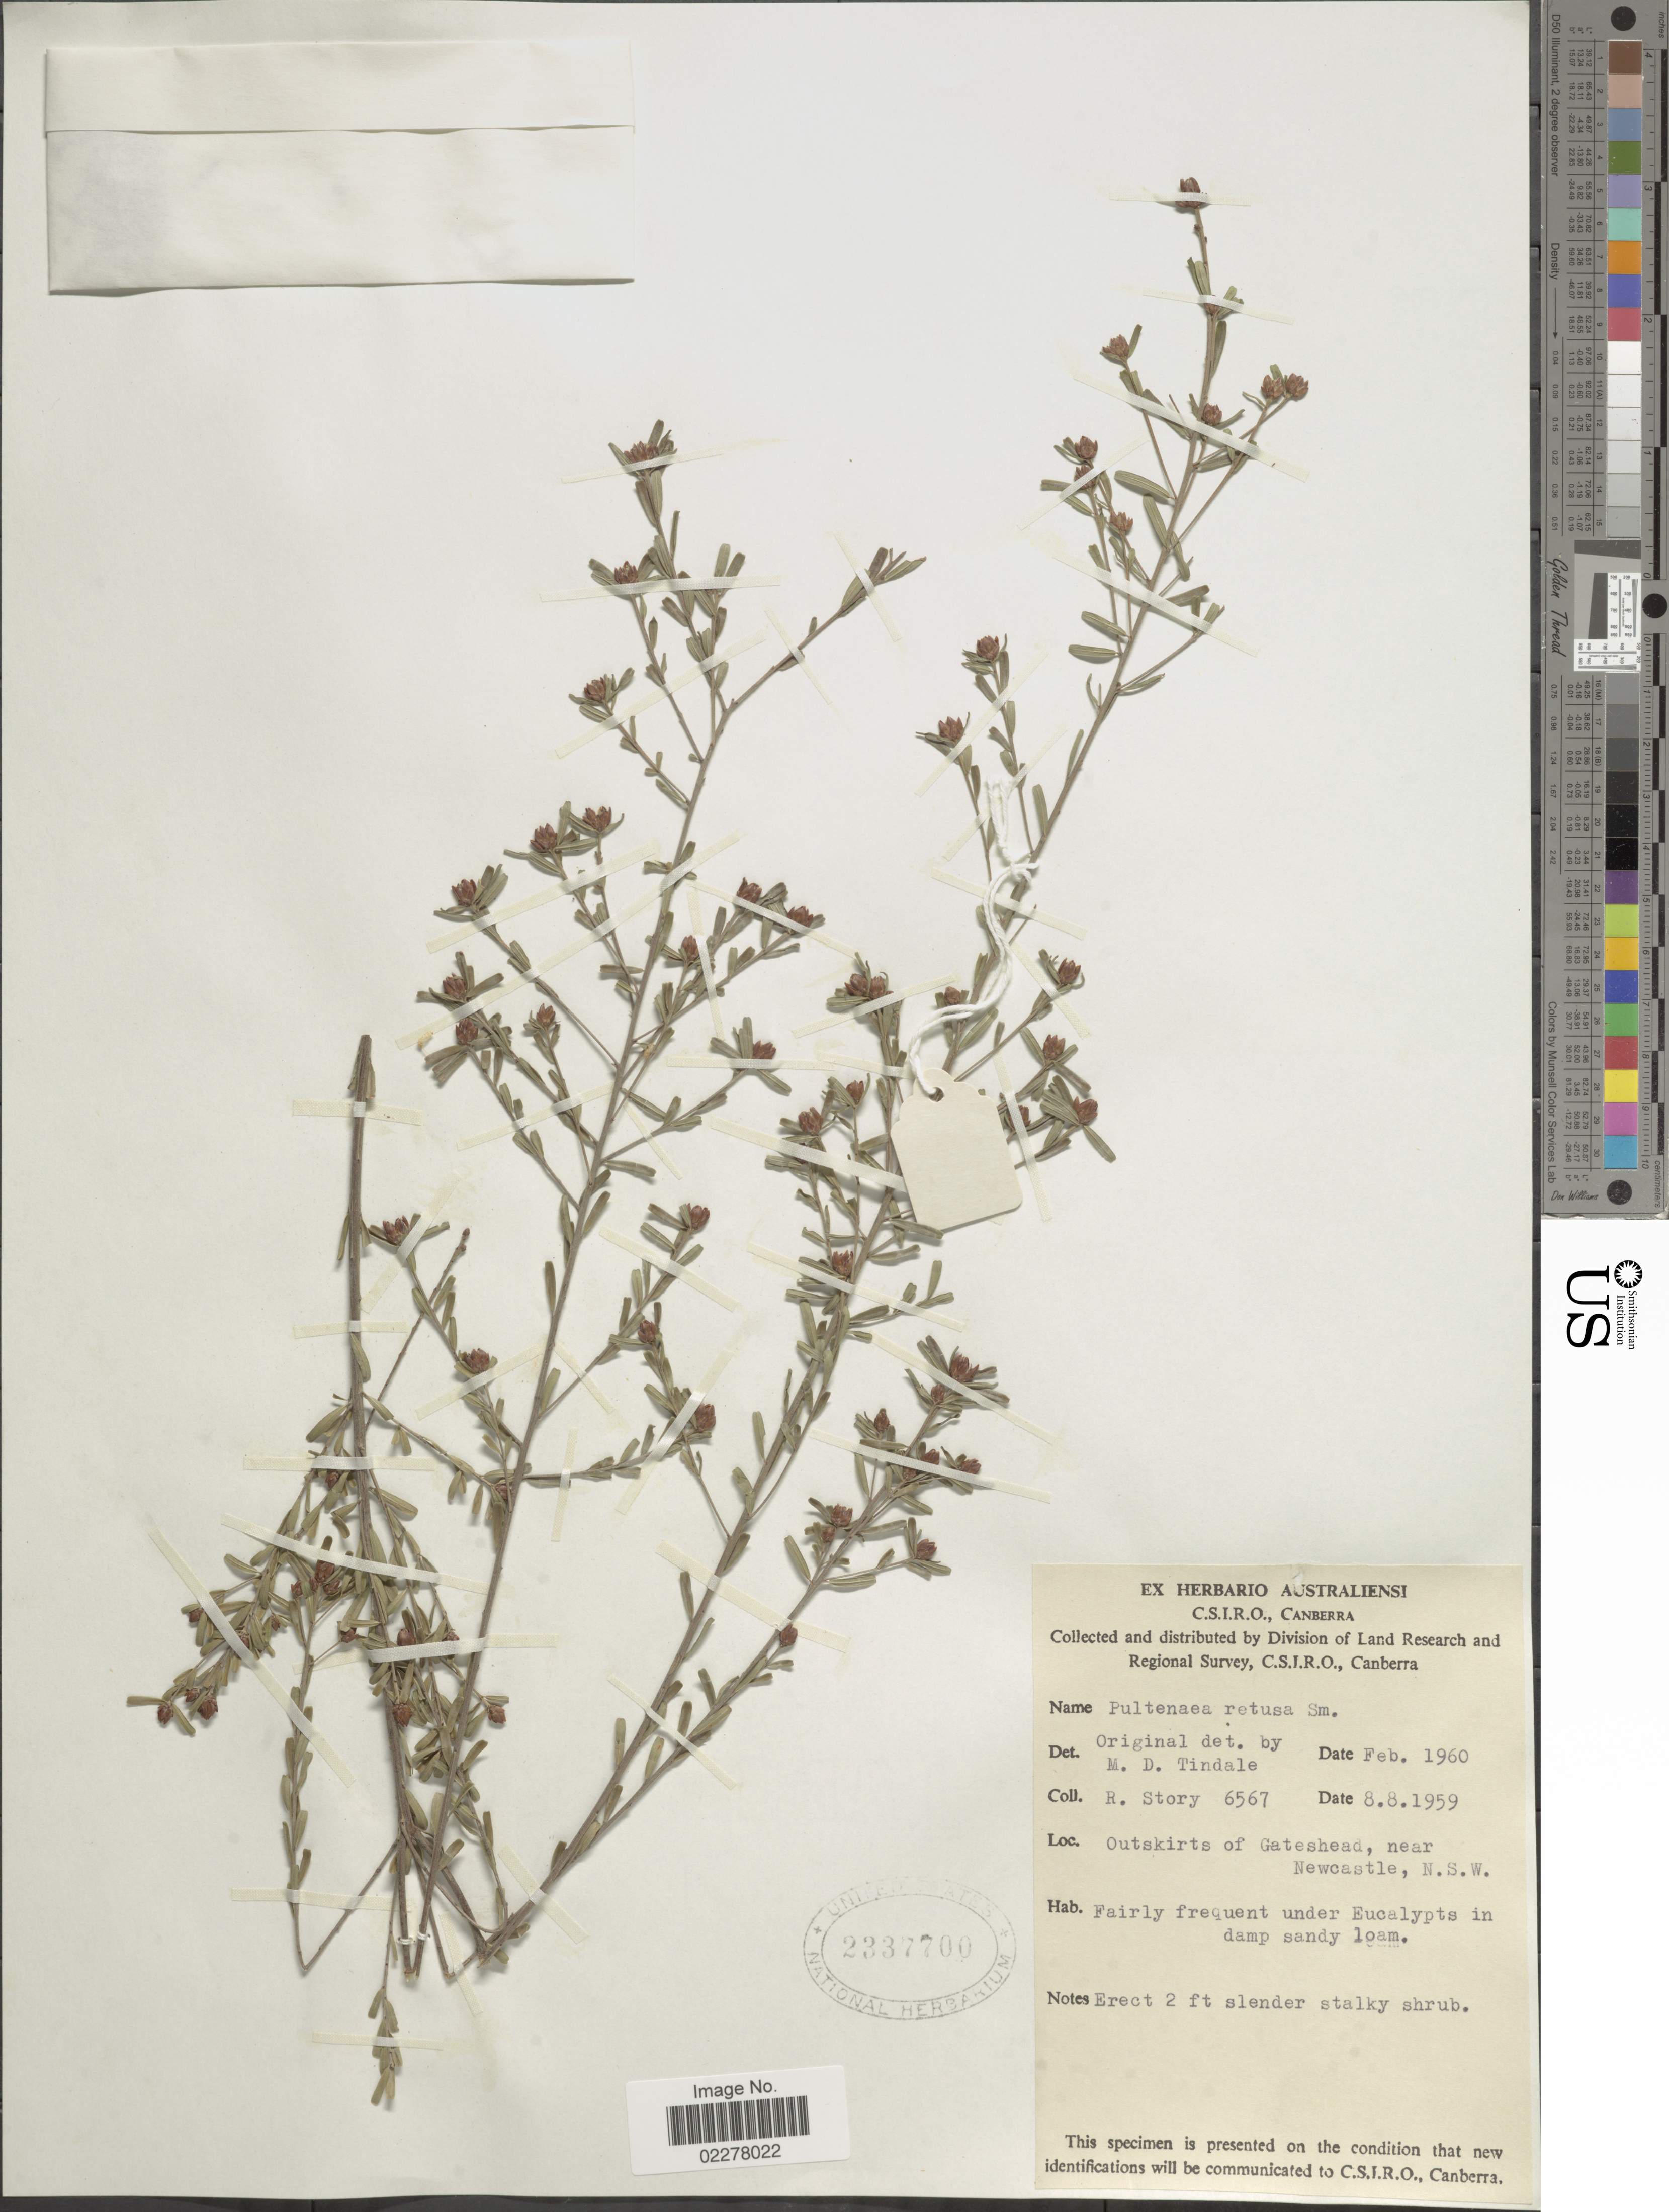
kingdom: Plantae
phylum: Tracheophyta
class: Magnoliopsida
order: Fabales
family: Fabaceae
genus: Pultenaea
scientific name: Pultenaea retusa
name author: Sm.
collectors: R. Story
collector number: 6567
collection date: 1959-08-08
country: Australia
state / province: New South Wales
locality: Outskirts of Gateshead, near Newcastle, N.S.W.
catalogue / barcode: US 2337700